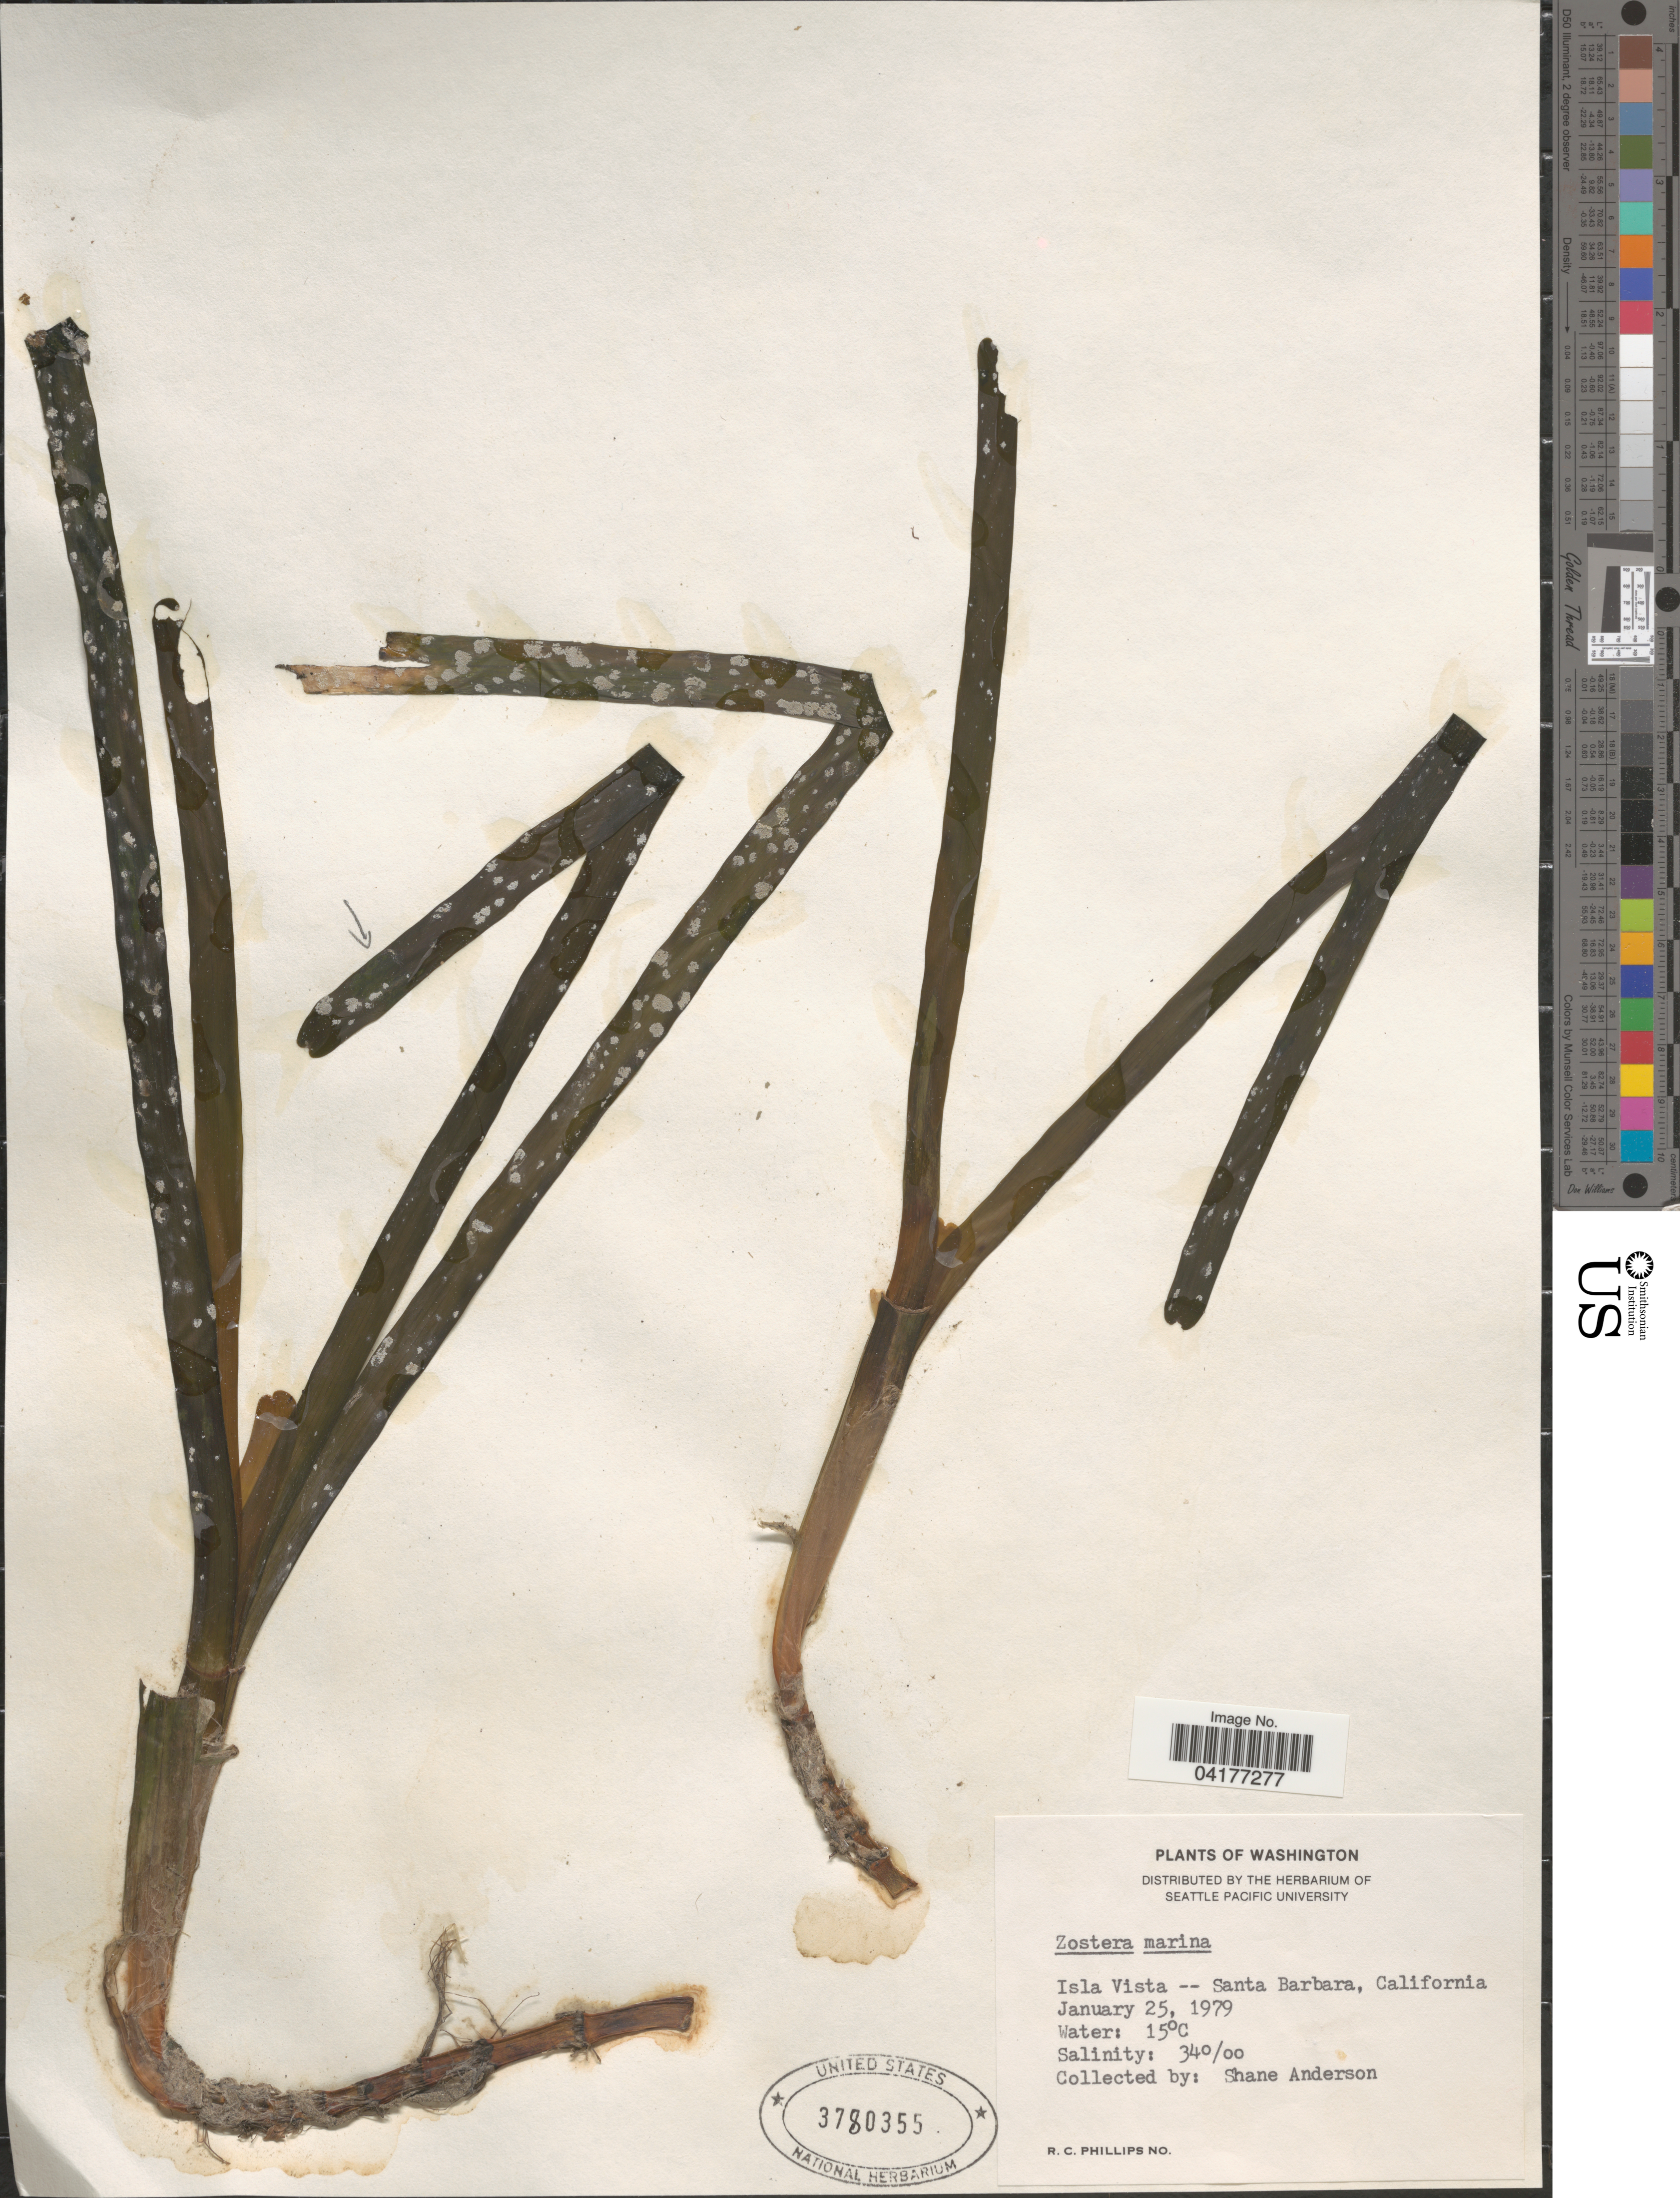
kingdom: Plantae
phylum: Tracheophyta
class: Liliopsida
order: Alismatales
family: Zosteraceae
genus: Zostera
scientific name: Zostera marina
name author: L.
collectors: S. Anderson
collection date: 1979-01-25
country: United States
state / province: California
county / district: Santa Barbara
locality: Isla Vista -- Santa Barbara.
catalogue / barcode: US 3780355